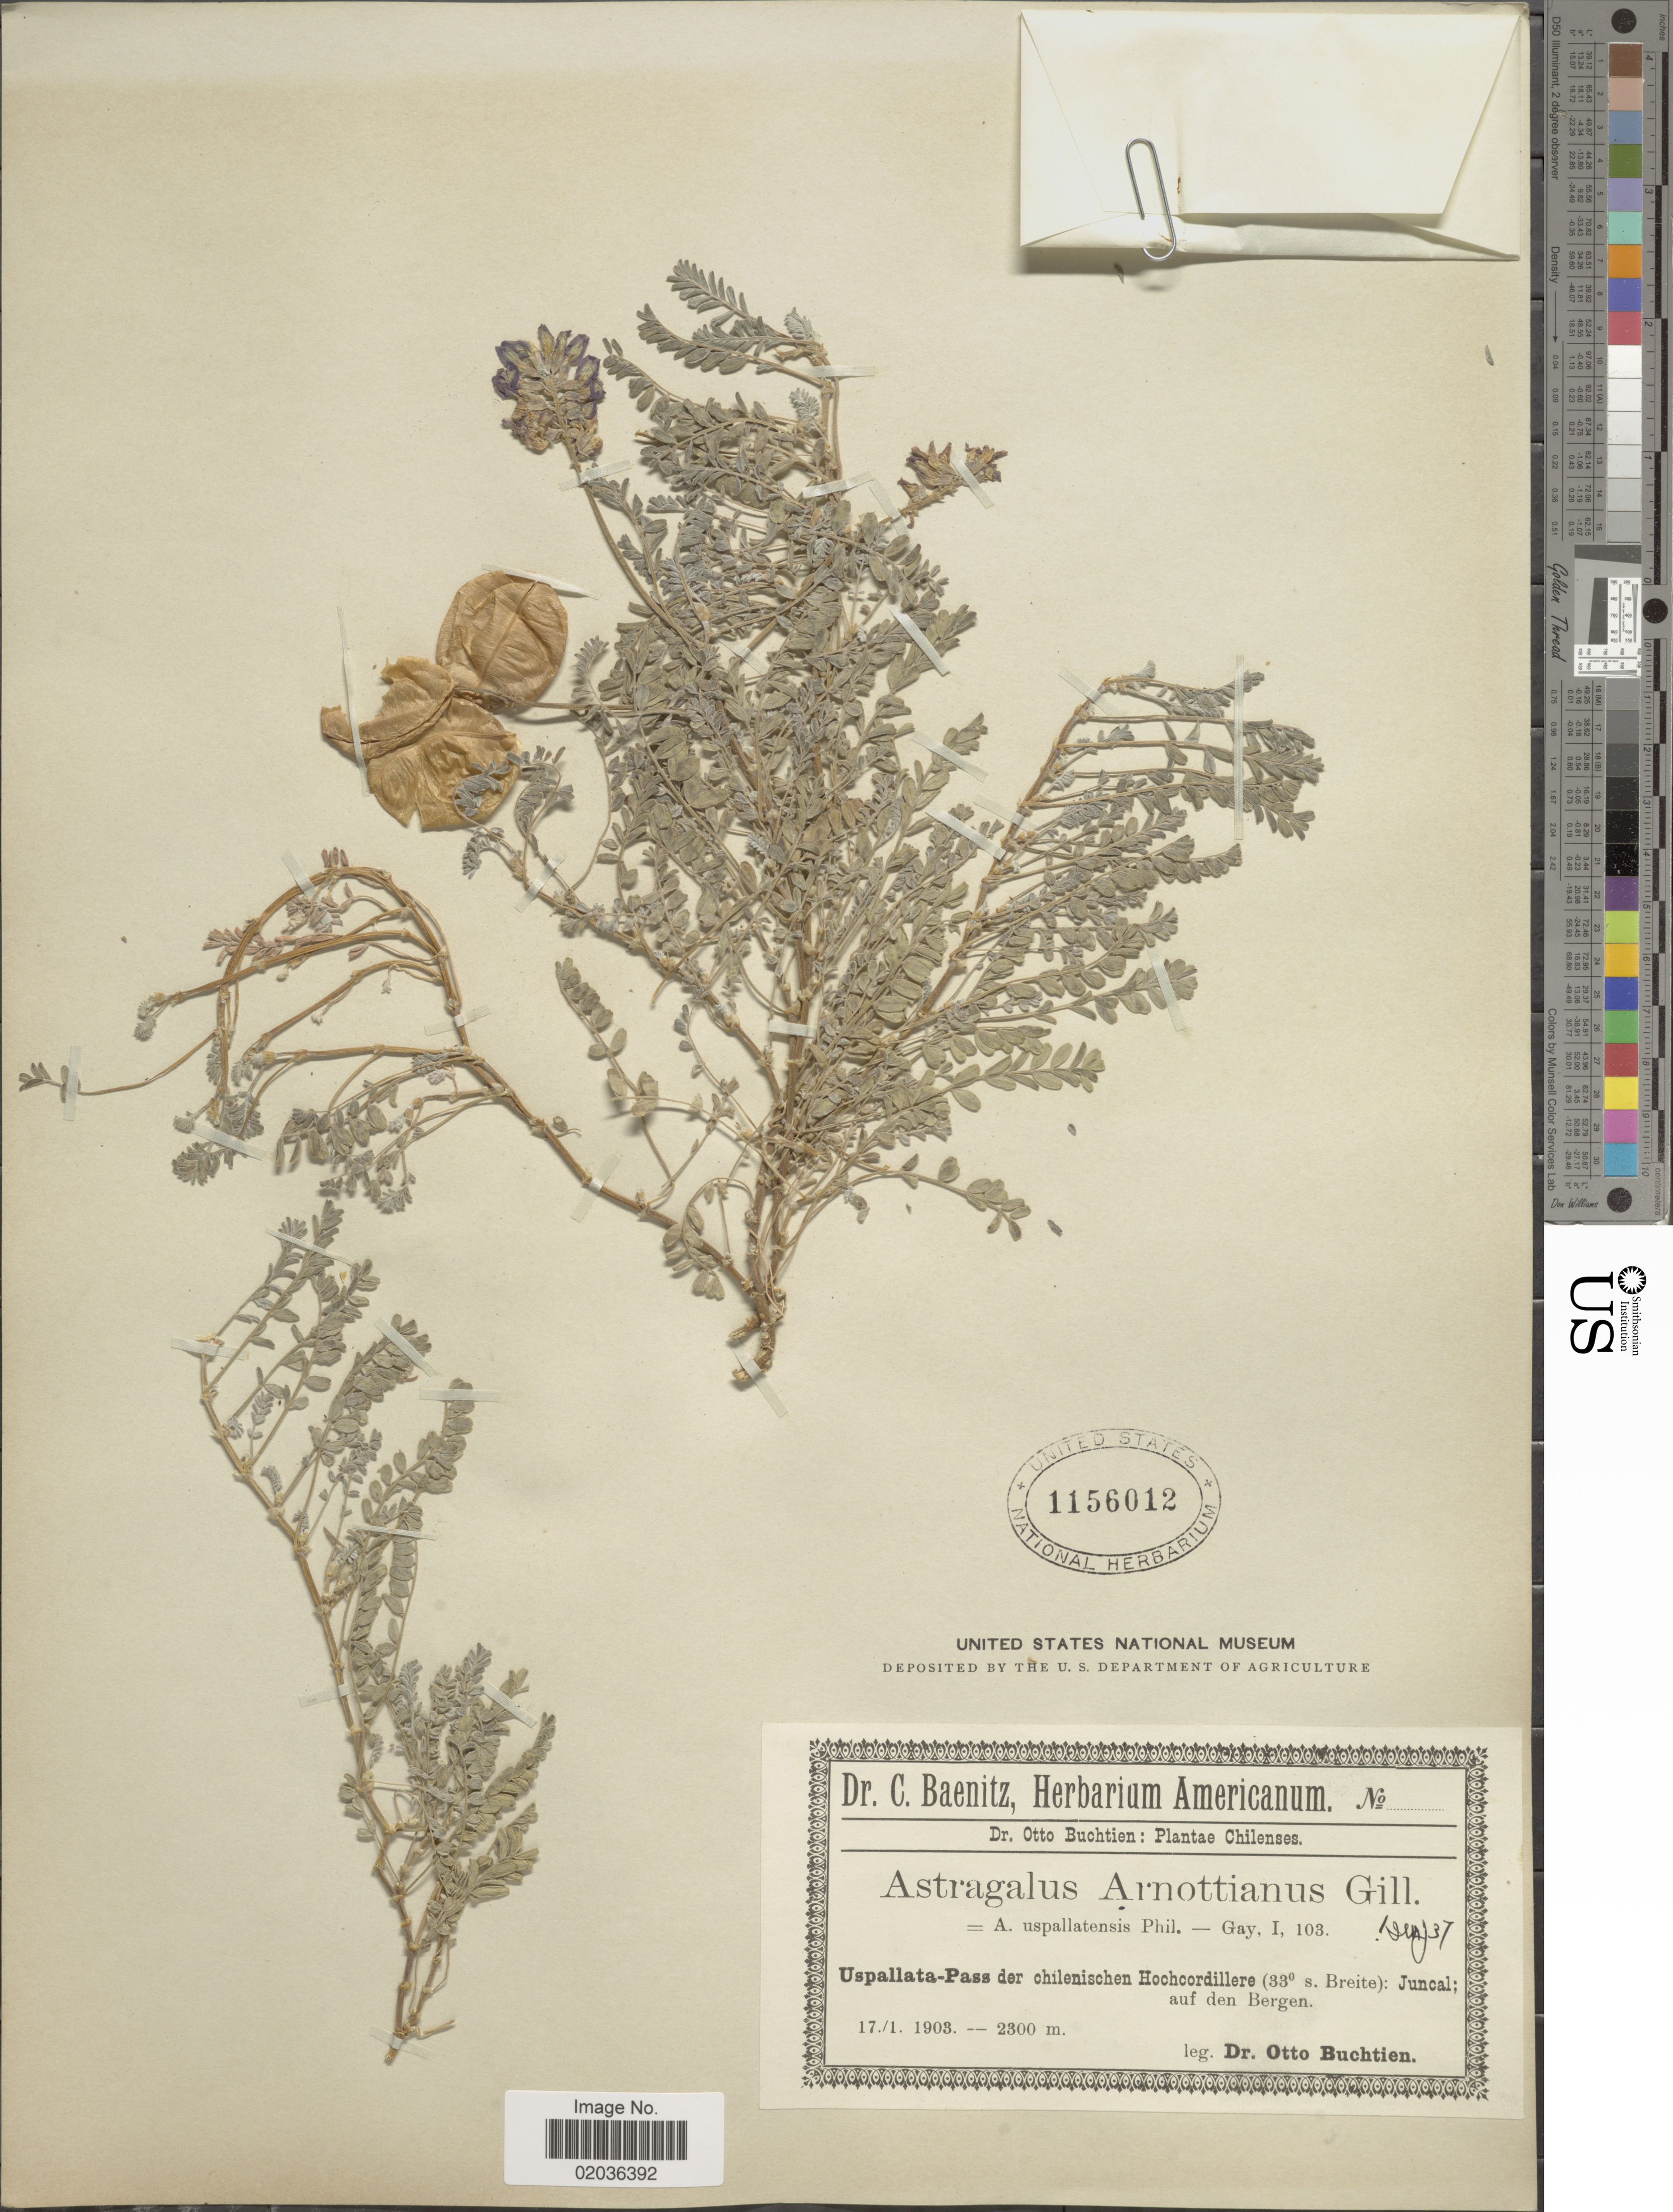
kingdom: Plantae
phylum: Tracheophyta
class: Magnoliopsida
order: Fabales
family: Fabaceae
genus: Astragalus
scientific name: Astragalus arnottianus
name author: (Gillies ex Hook. & Arn.) Reiche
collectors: O. Buchtien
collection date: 1903-01-17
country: Chile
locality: Uspallata- Pass der chilenschen Hochcordillere: Juncal; auf den Bergen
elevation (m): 2300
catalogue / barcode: US 1156012